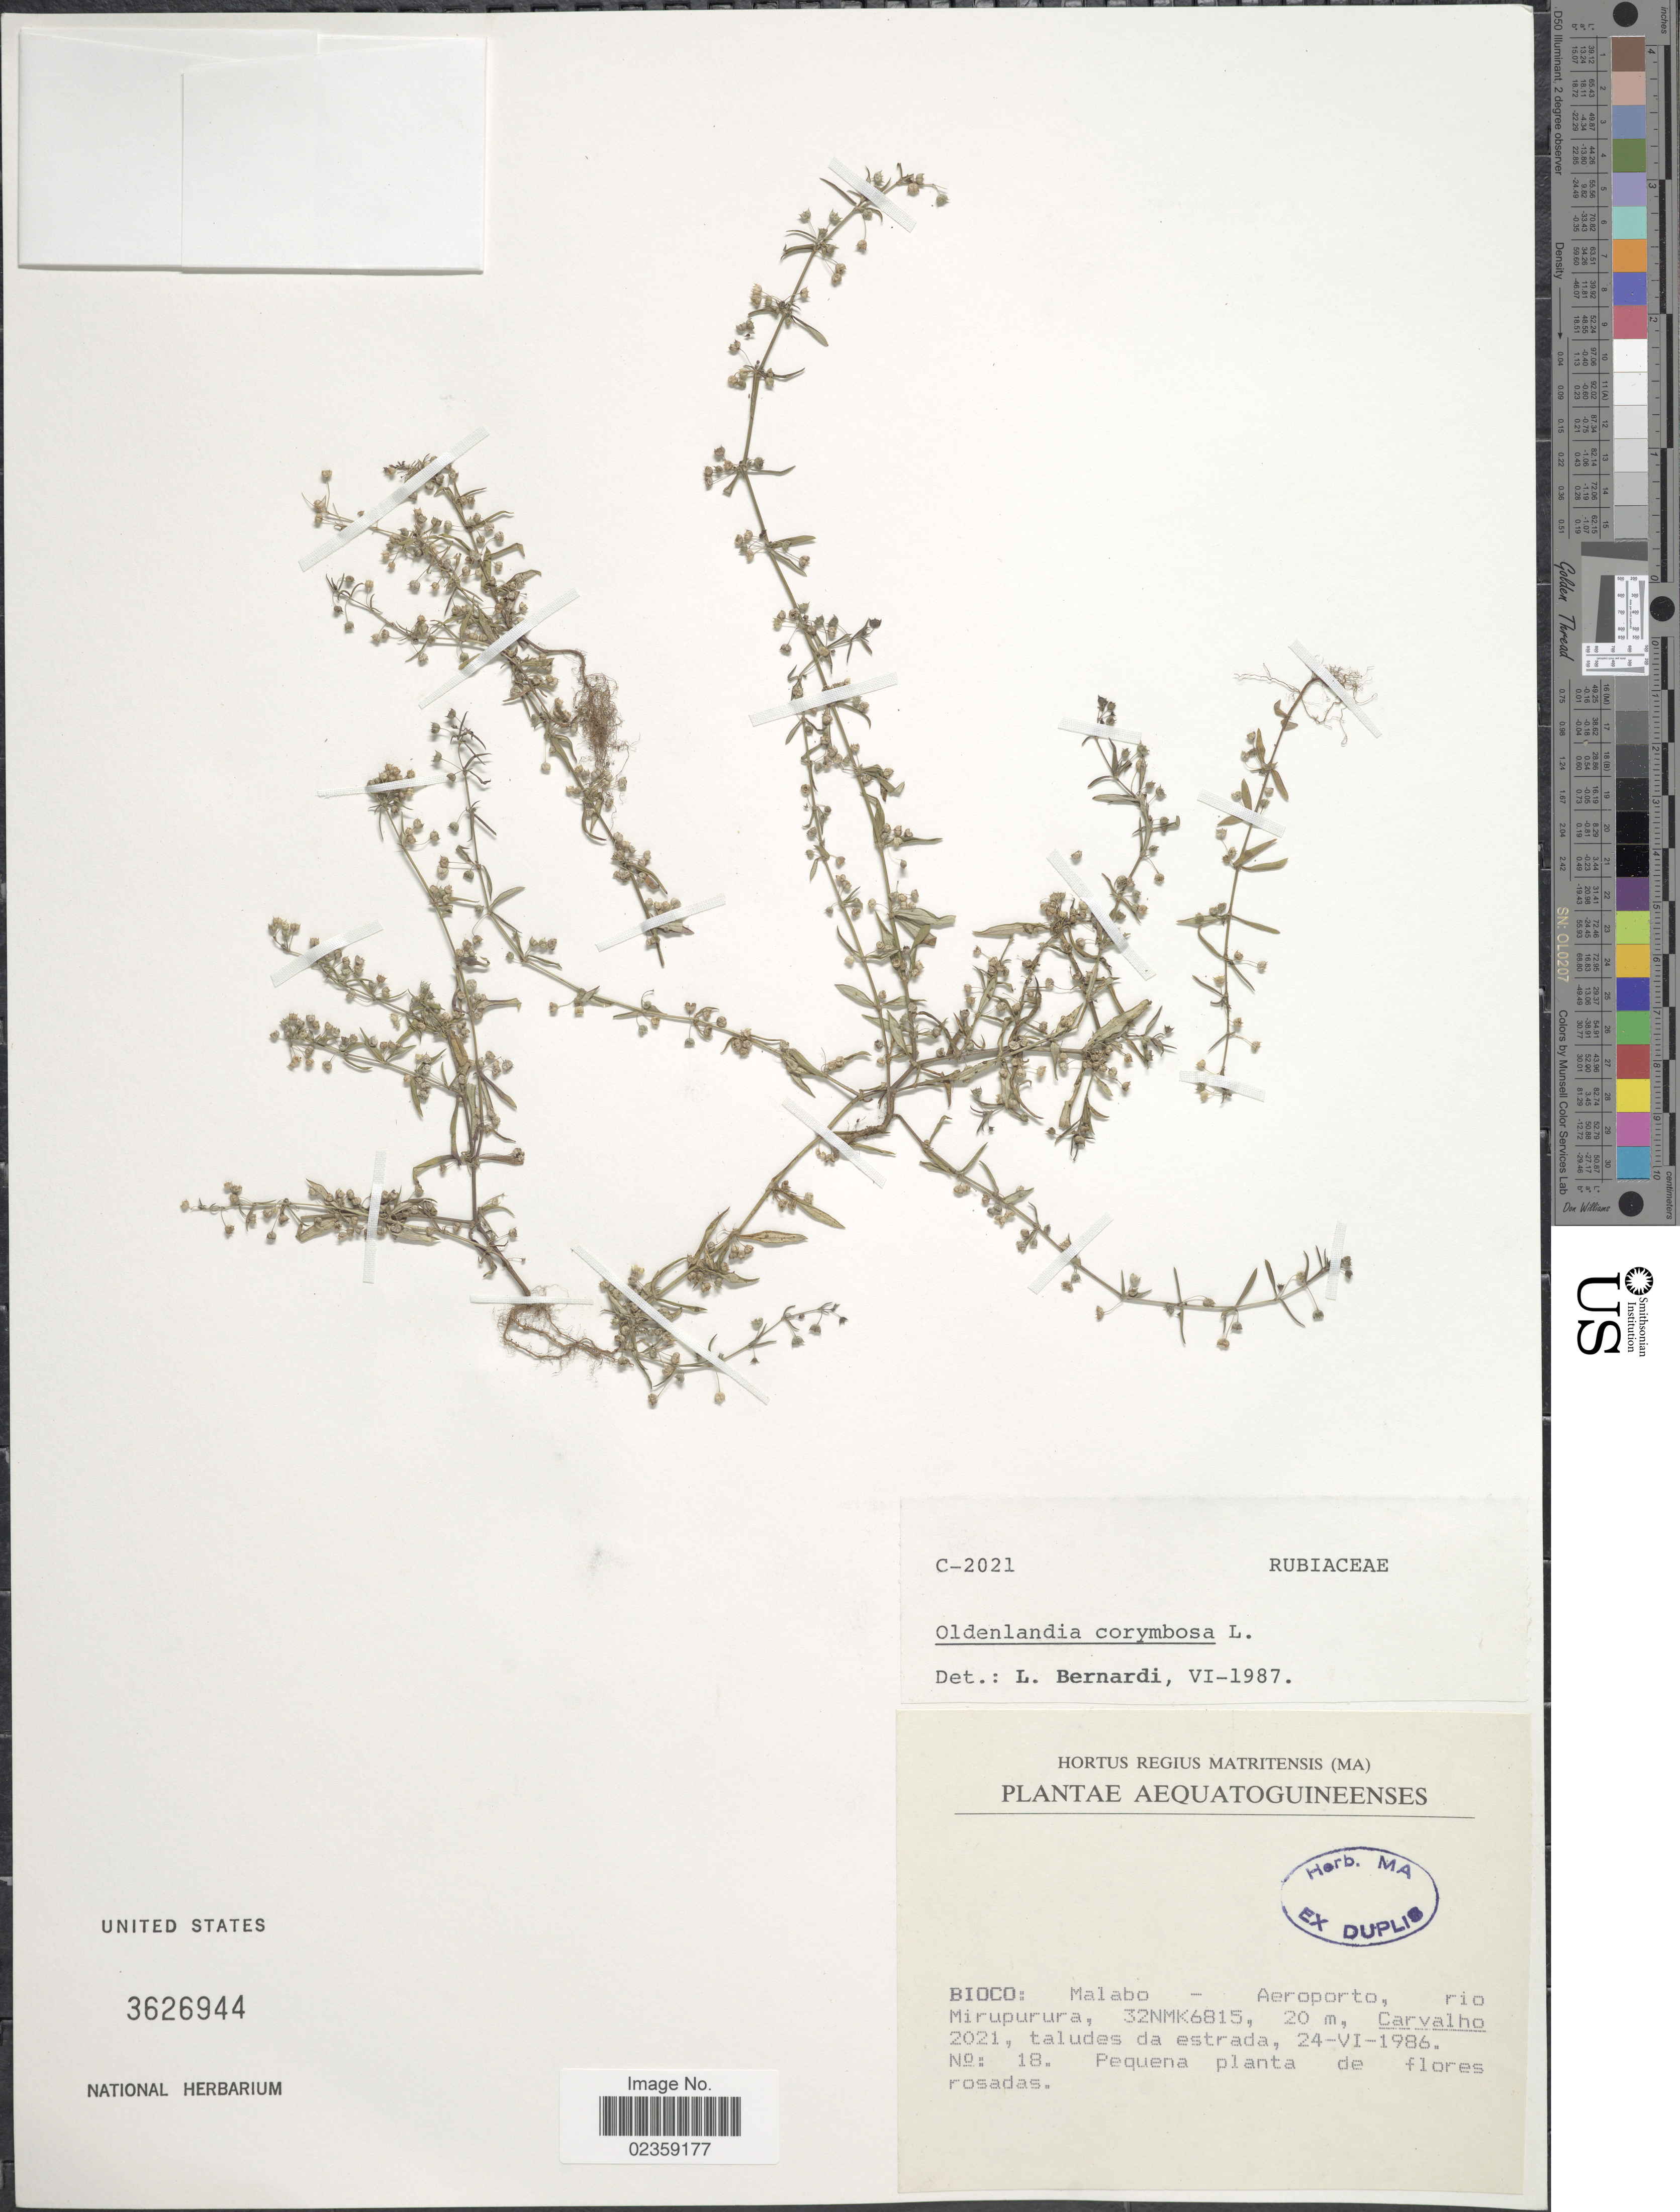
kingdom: Plantae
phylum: Tracheophyta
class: Magnoliopsida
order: Gentianales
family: Rubiaceae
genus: Oldenlandia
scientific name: Oldenlandia corymbosa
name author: L.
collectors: Carvalho, --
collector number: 2021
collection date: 1986-06-24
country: Equatorial Guinea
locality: Aequatoguineenses. Bioco: Malabo - Aeroporto, rio Mirupurura, 32NMK6815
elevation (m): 20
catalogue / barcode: US 3626944